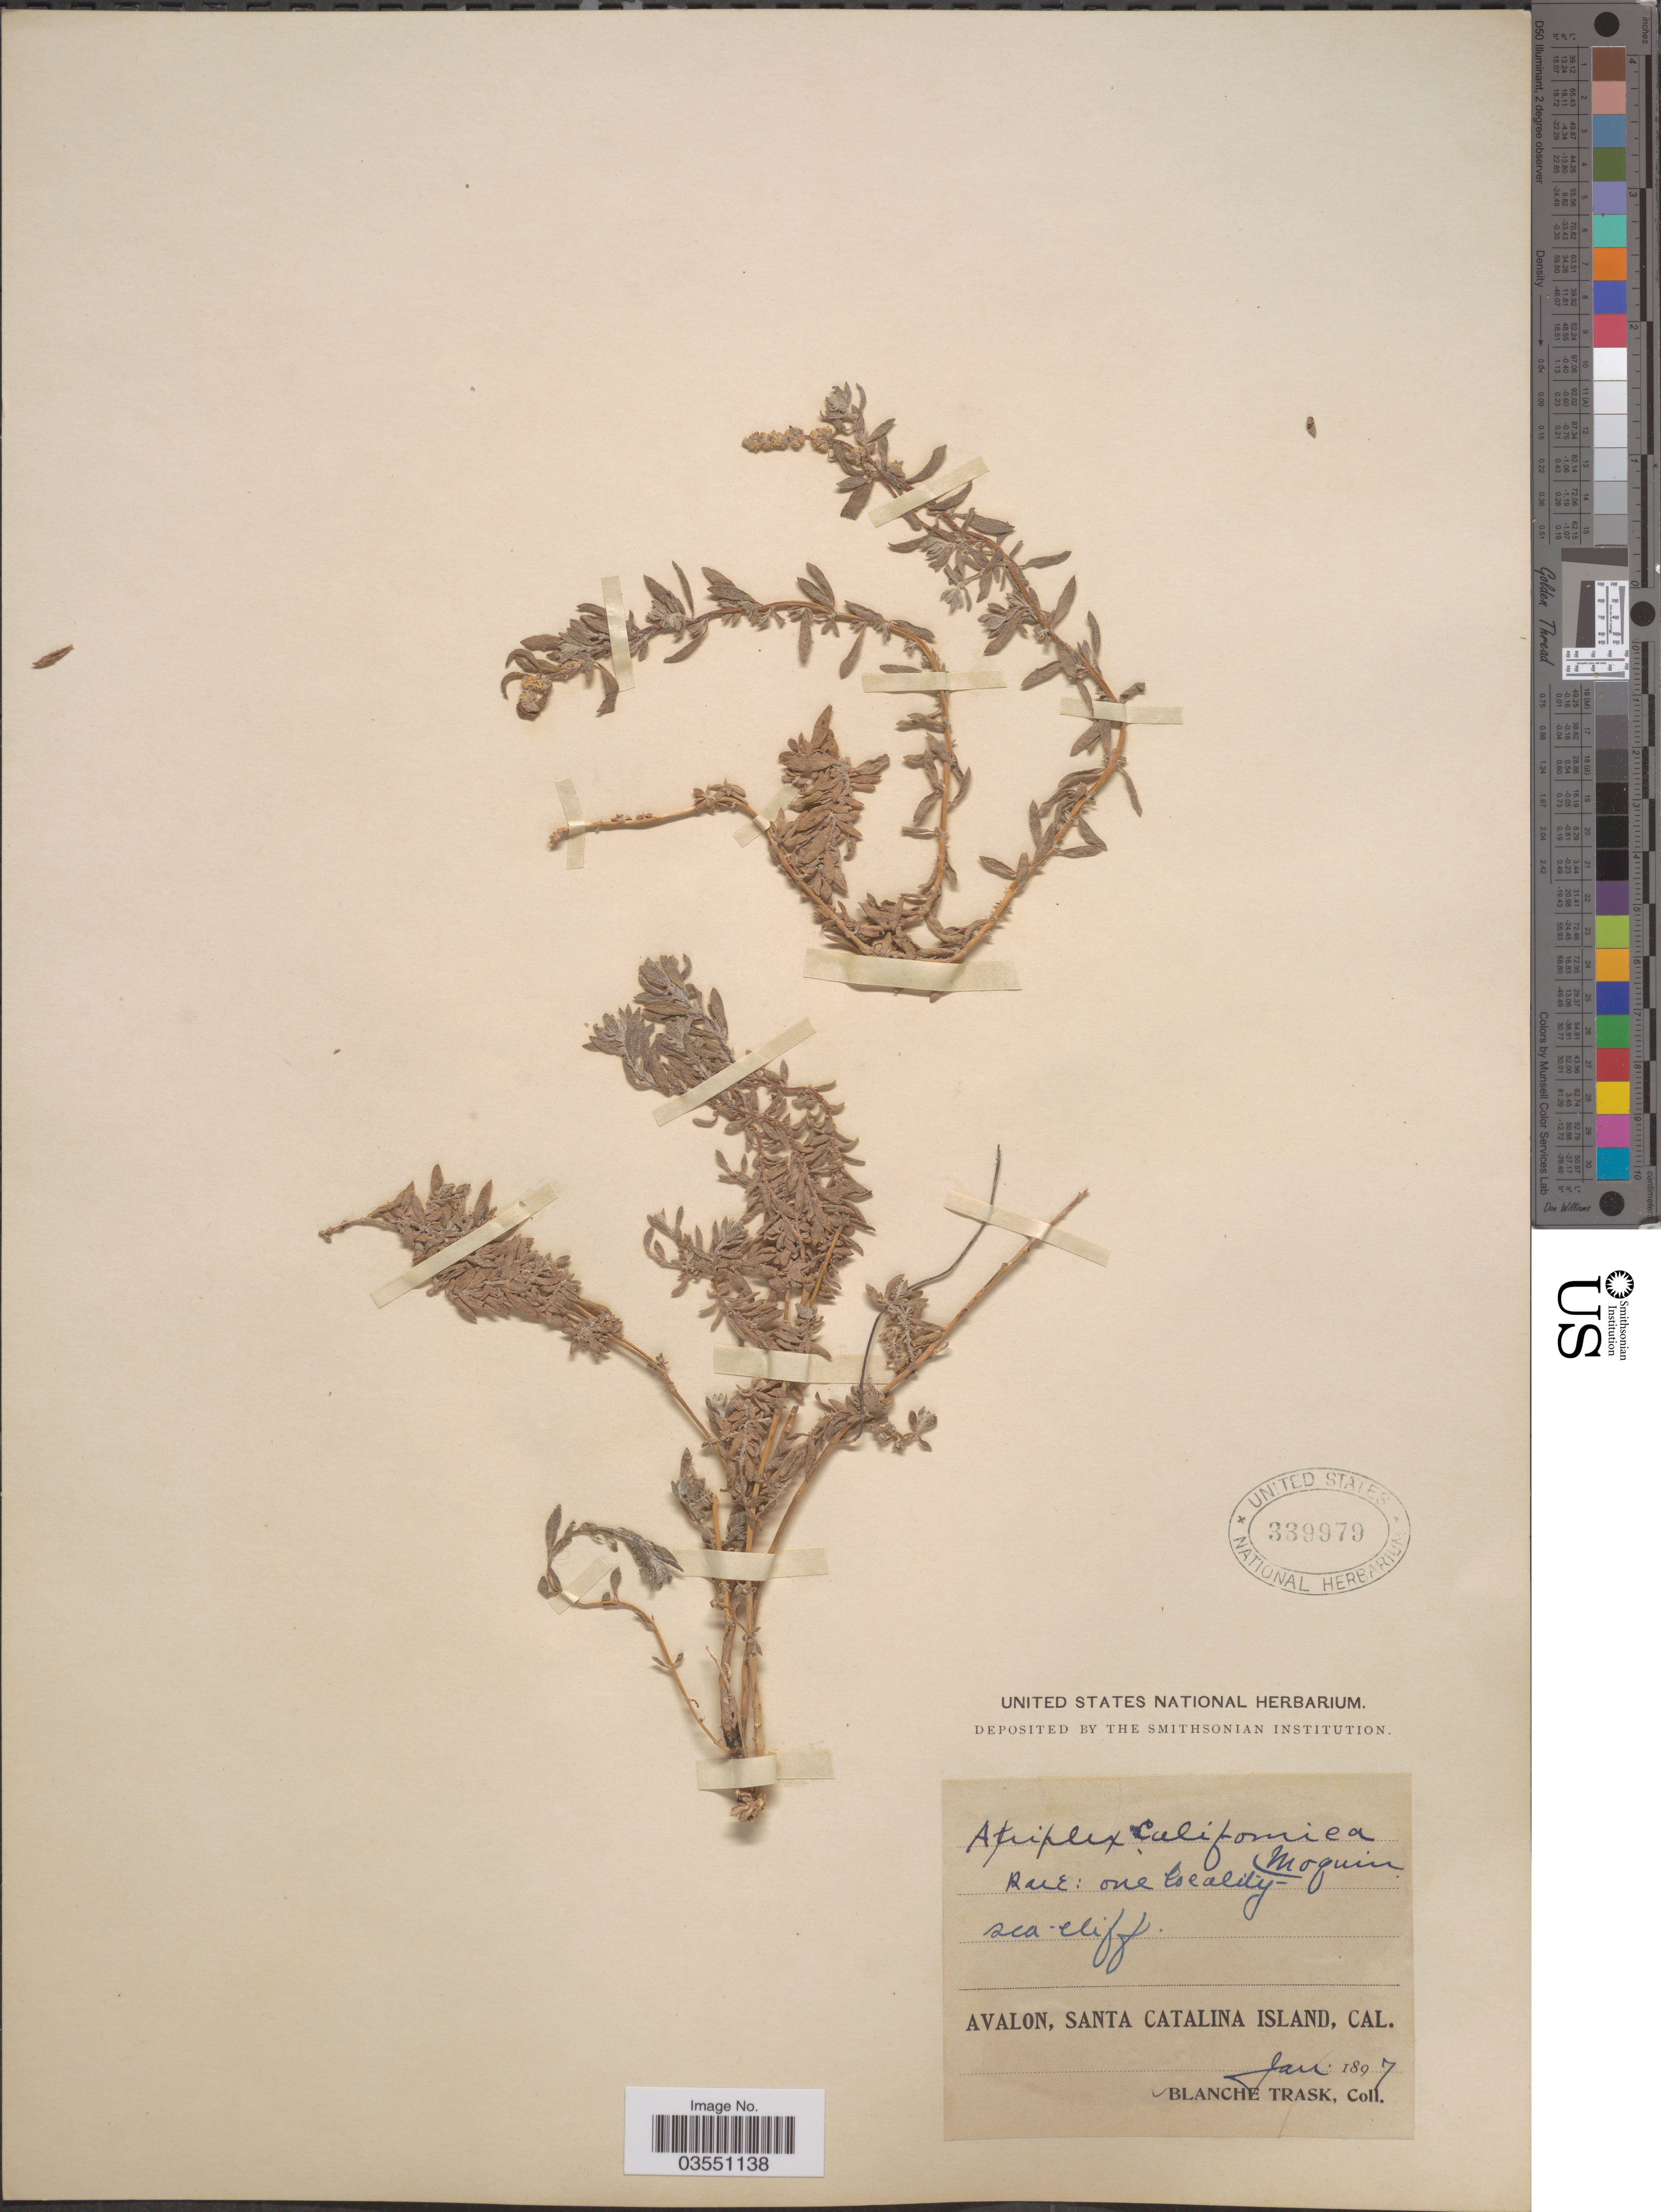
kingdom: Plantae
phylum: Tracheophyta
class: Magnoliopsida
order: Caryophyllales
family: Amaranthaceae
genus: Extriplex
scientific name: Extriplex californica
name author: (Moq.) E.H. Zacharias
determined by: Strong, Mark T., (BOT), Smithsonian Institution - National Museum of Natural History (UNITED STATES)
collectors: B. Trask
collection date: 1897-01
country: United States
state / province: California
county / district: Los Angeles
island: Santa Catalina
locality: Avalon, Santa Catalina Island.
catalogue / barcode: US 339979